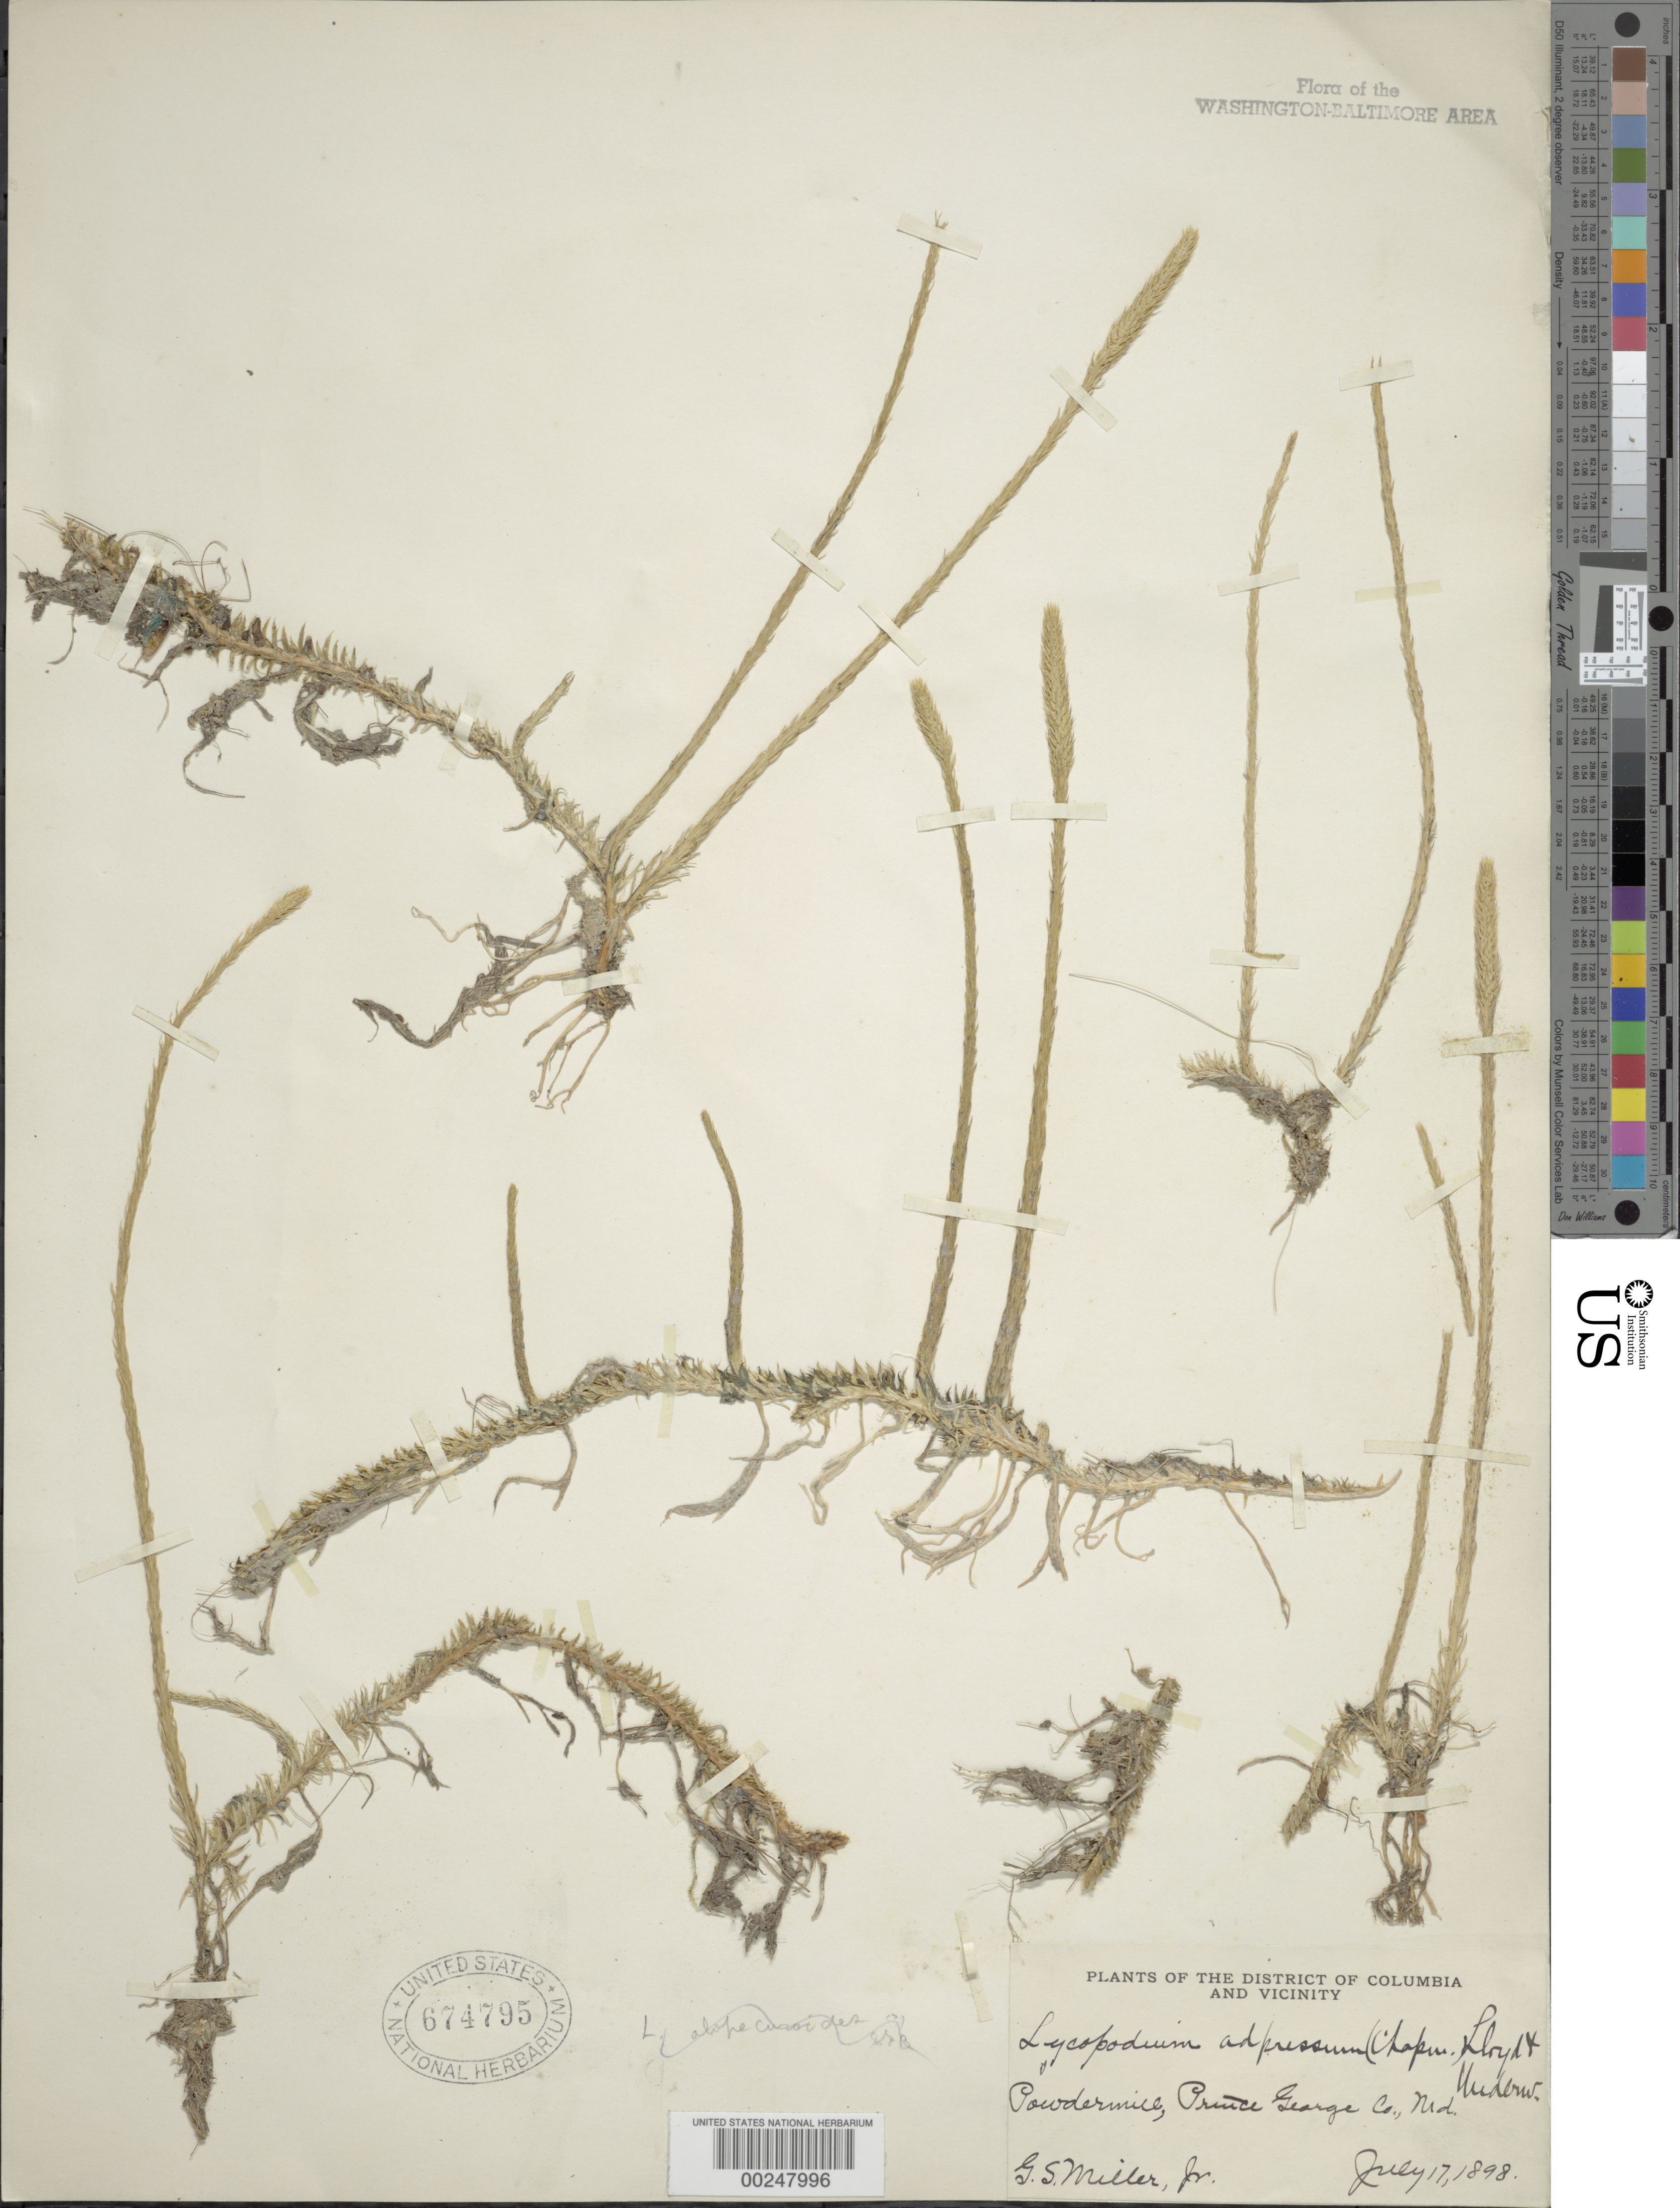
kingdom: Plantae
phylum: Tracheophyta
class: Lycopodiopsida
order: Lycopodiales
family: Lycopodiaceae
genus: Lycopodiella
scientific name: Lycopodiella appressa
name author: (Chapm.) Cranfill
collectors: G. S. Miller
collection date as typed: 17 Jul 1898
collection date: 1898-07-17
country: United States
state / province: Maryland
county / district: Prince George's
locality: Powdermill Bog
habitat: Bog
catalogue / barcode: US 674795